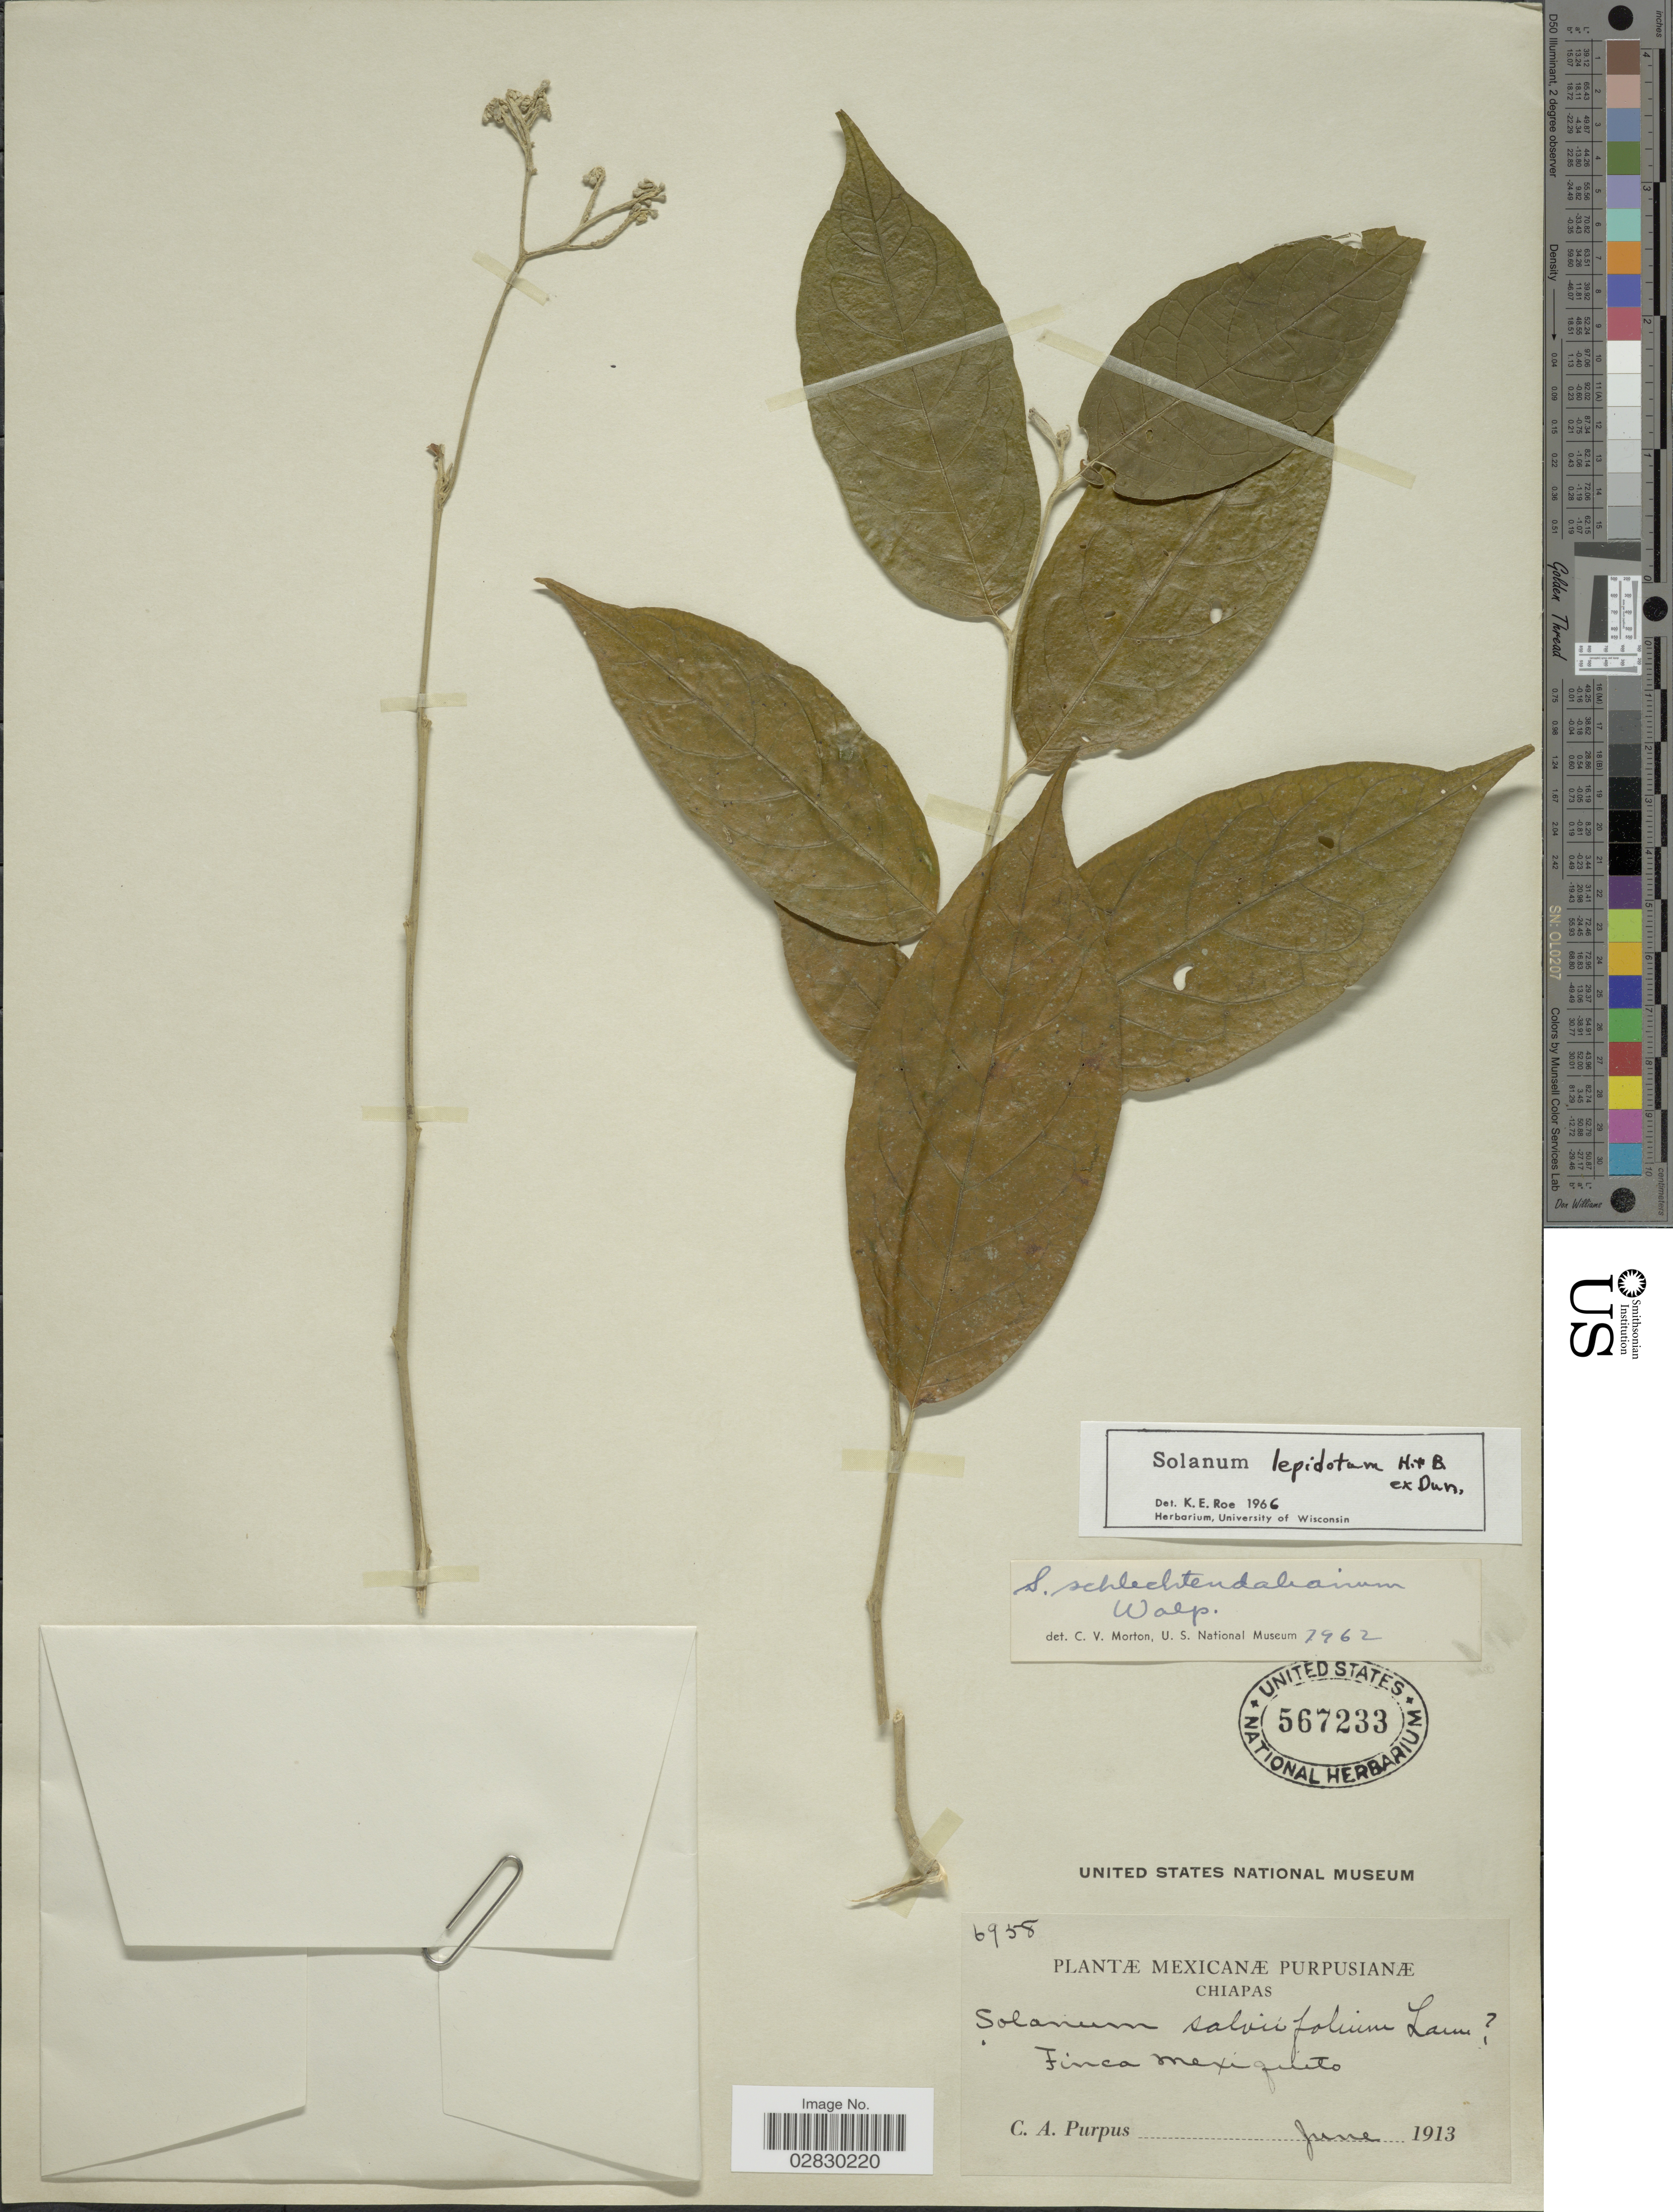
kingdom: Plantae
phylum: Tracheophyta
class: Magnoliopsida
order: Solanales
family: Solanaceae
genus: Solanum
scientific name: Solanum lepidotum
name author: Humb. & Bonpl. ex Dunal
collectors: C. A. Purpus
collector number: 6958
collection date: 1913-06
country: Mexico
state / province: Chiapas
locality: Finca Mexiquito.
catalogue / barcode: US 567233